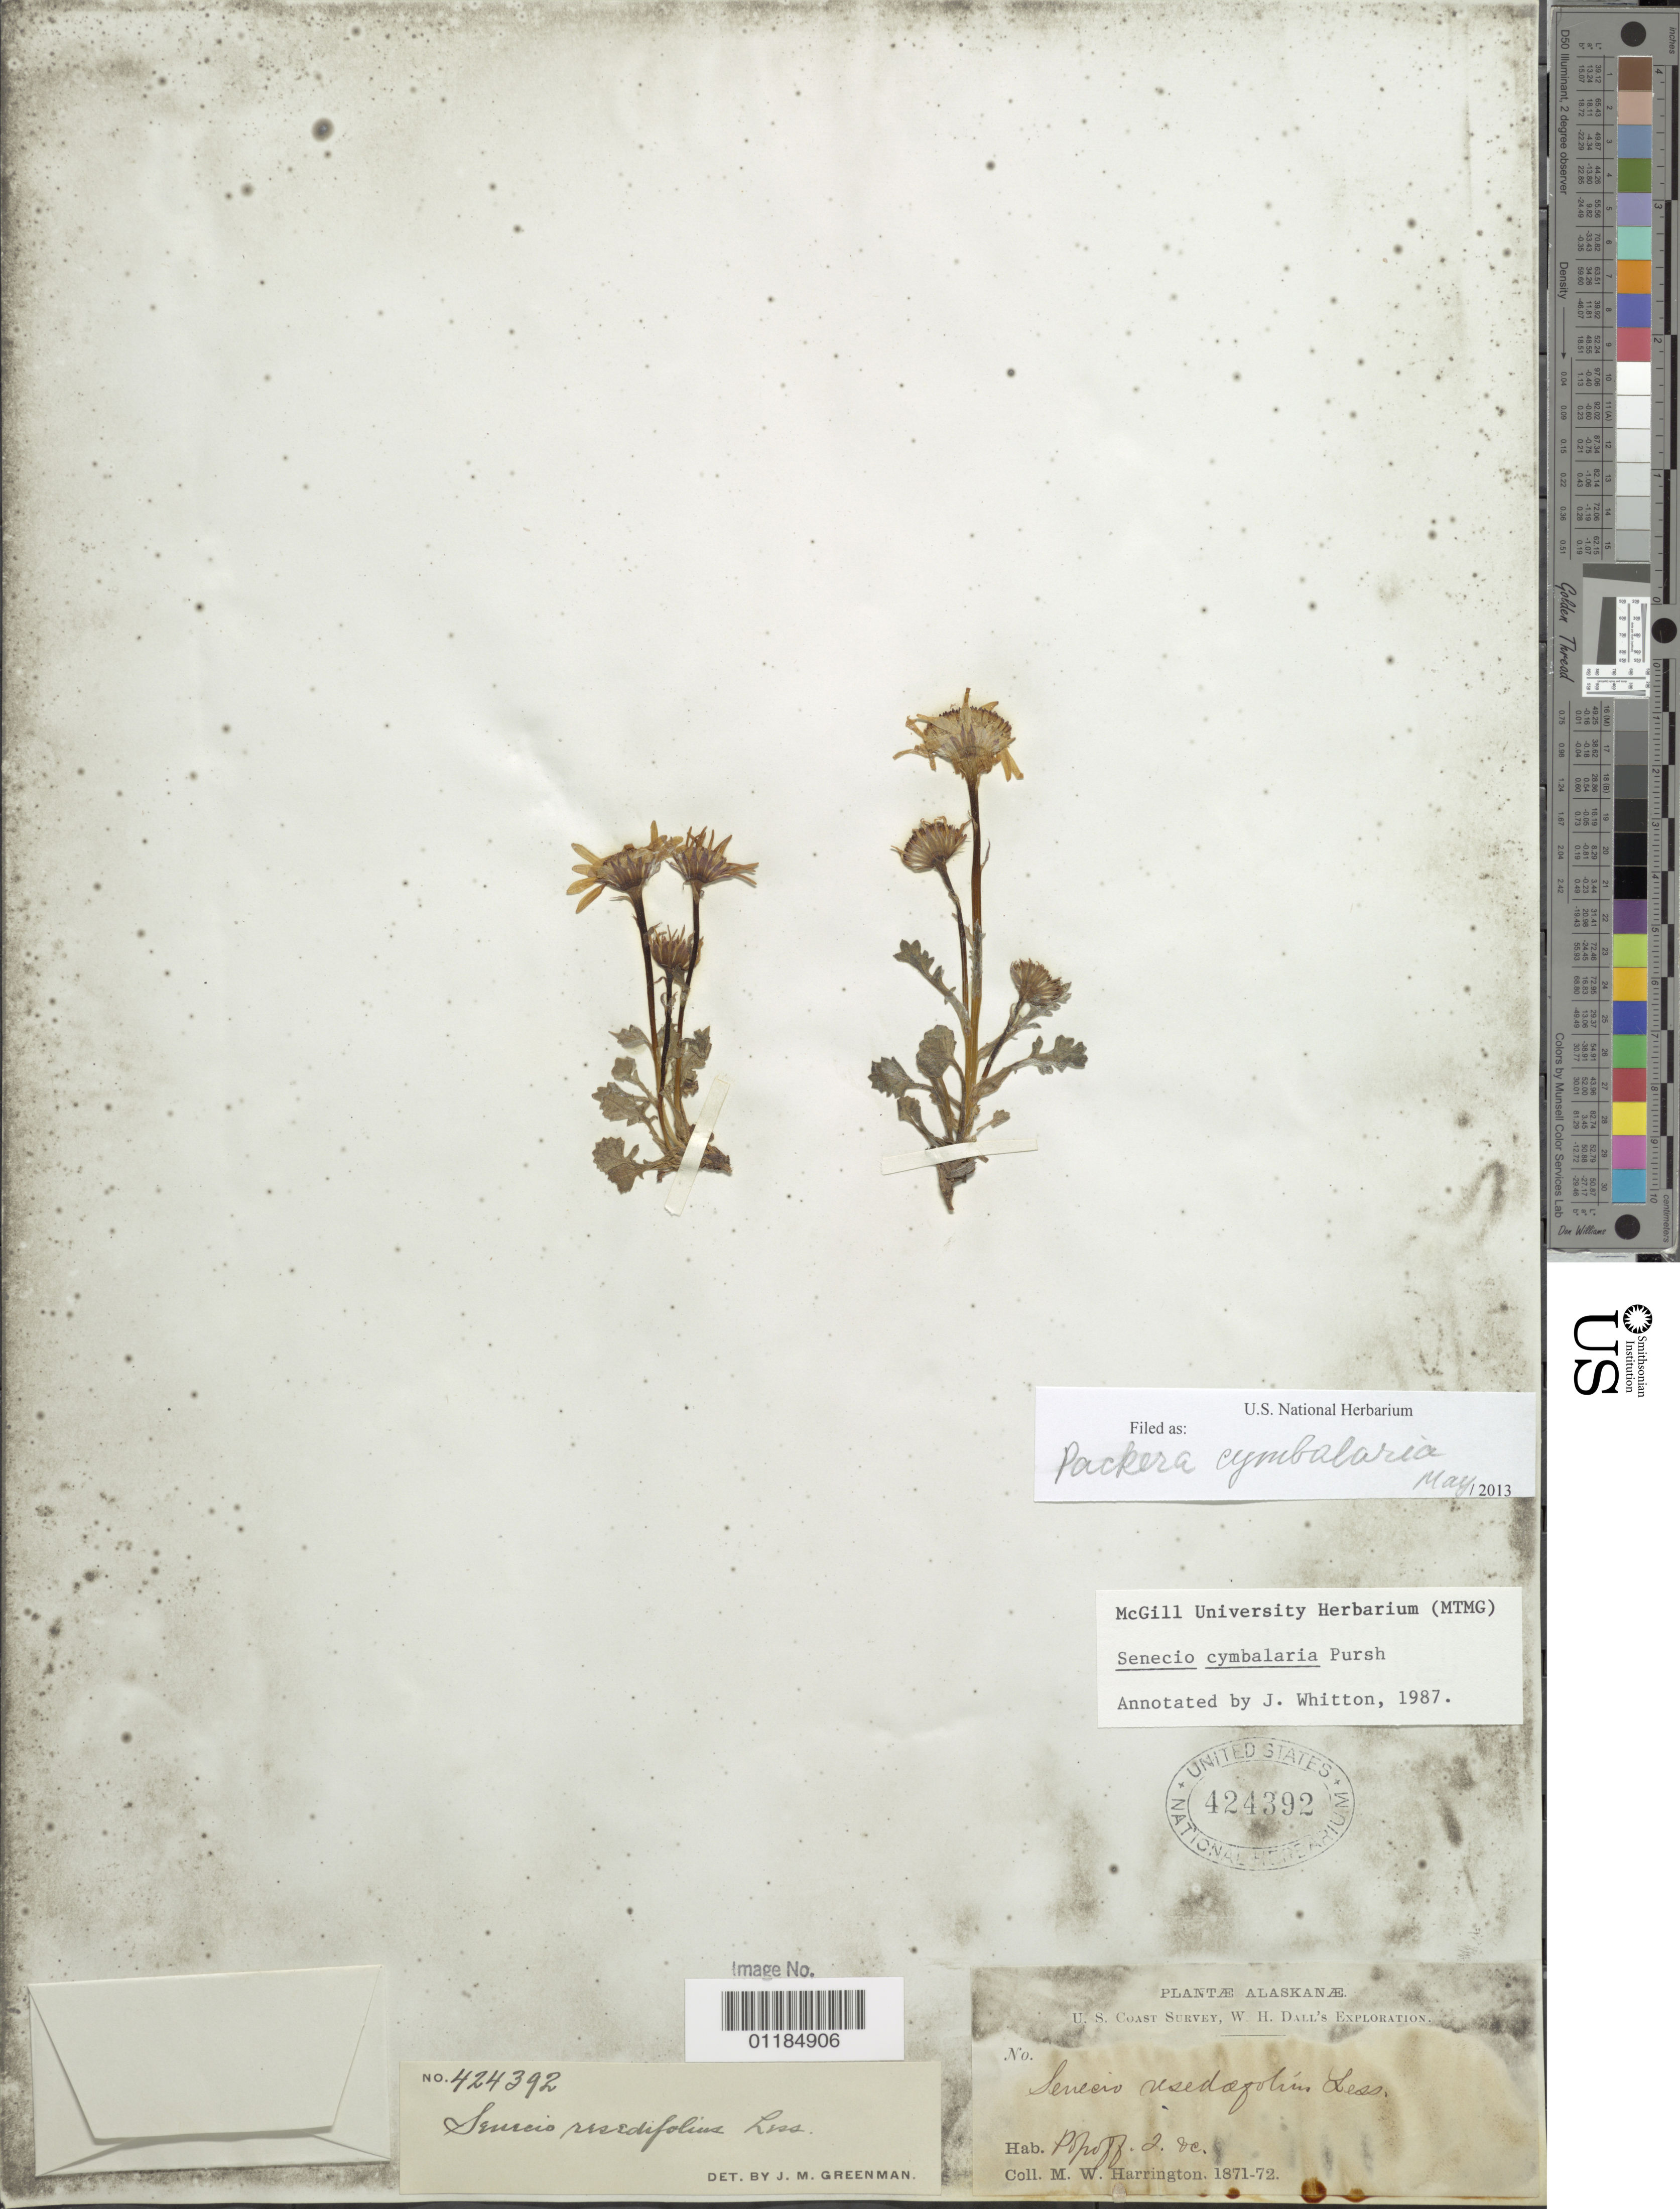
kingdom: Plantae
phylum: Tracheophyta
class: Magnoliopsida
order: Asterales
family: Asteraceae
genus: Packera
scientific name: Packera cymbalaria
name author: (Pursh) W.A. Weber & Á. Löve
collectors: M. W. Harrington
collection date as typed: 1871 to -- --- 1872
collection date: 1871/1872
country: United States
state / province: Alaska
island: Popof Island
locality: Popof Island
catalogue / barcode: US 424392